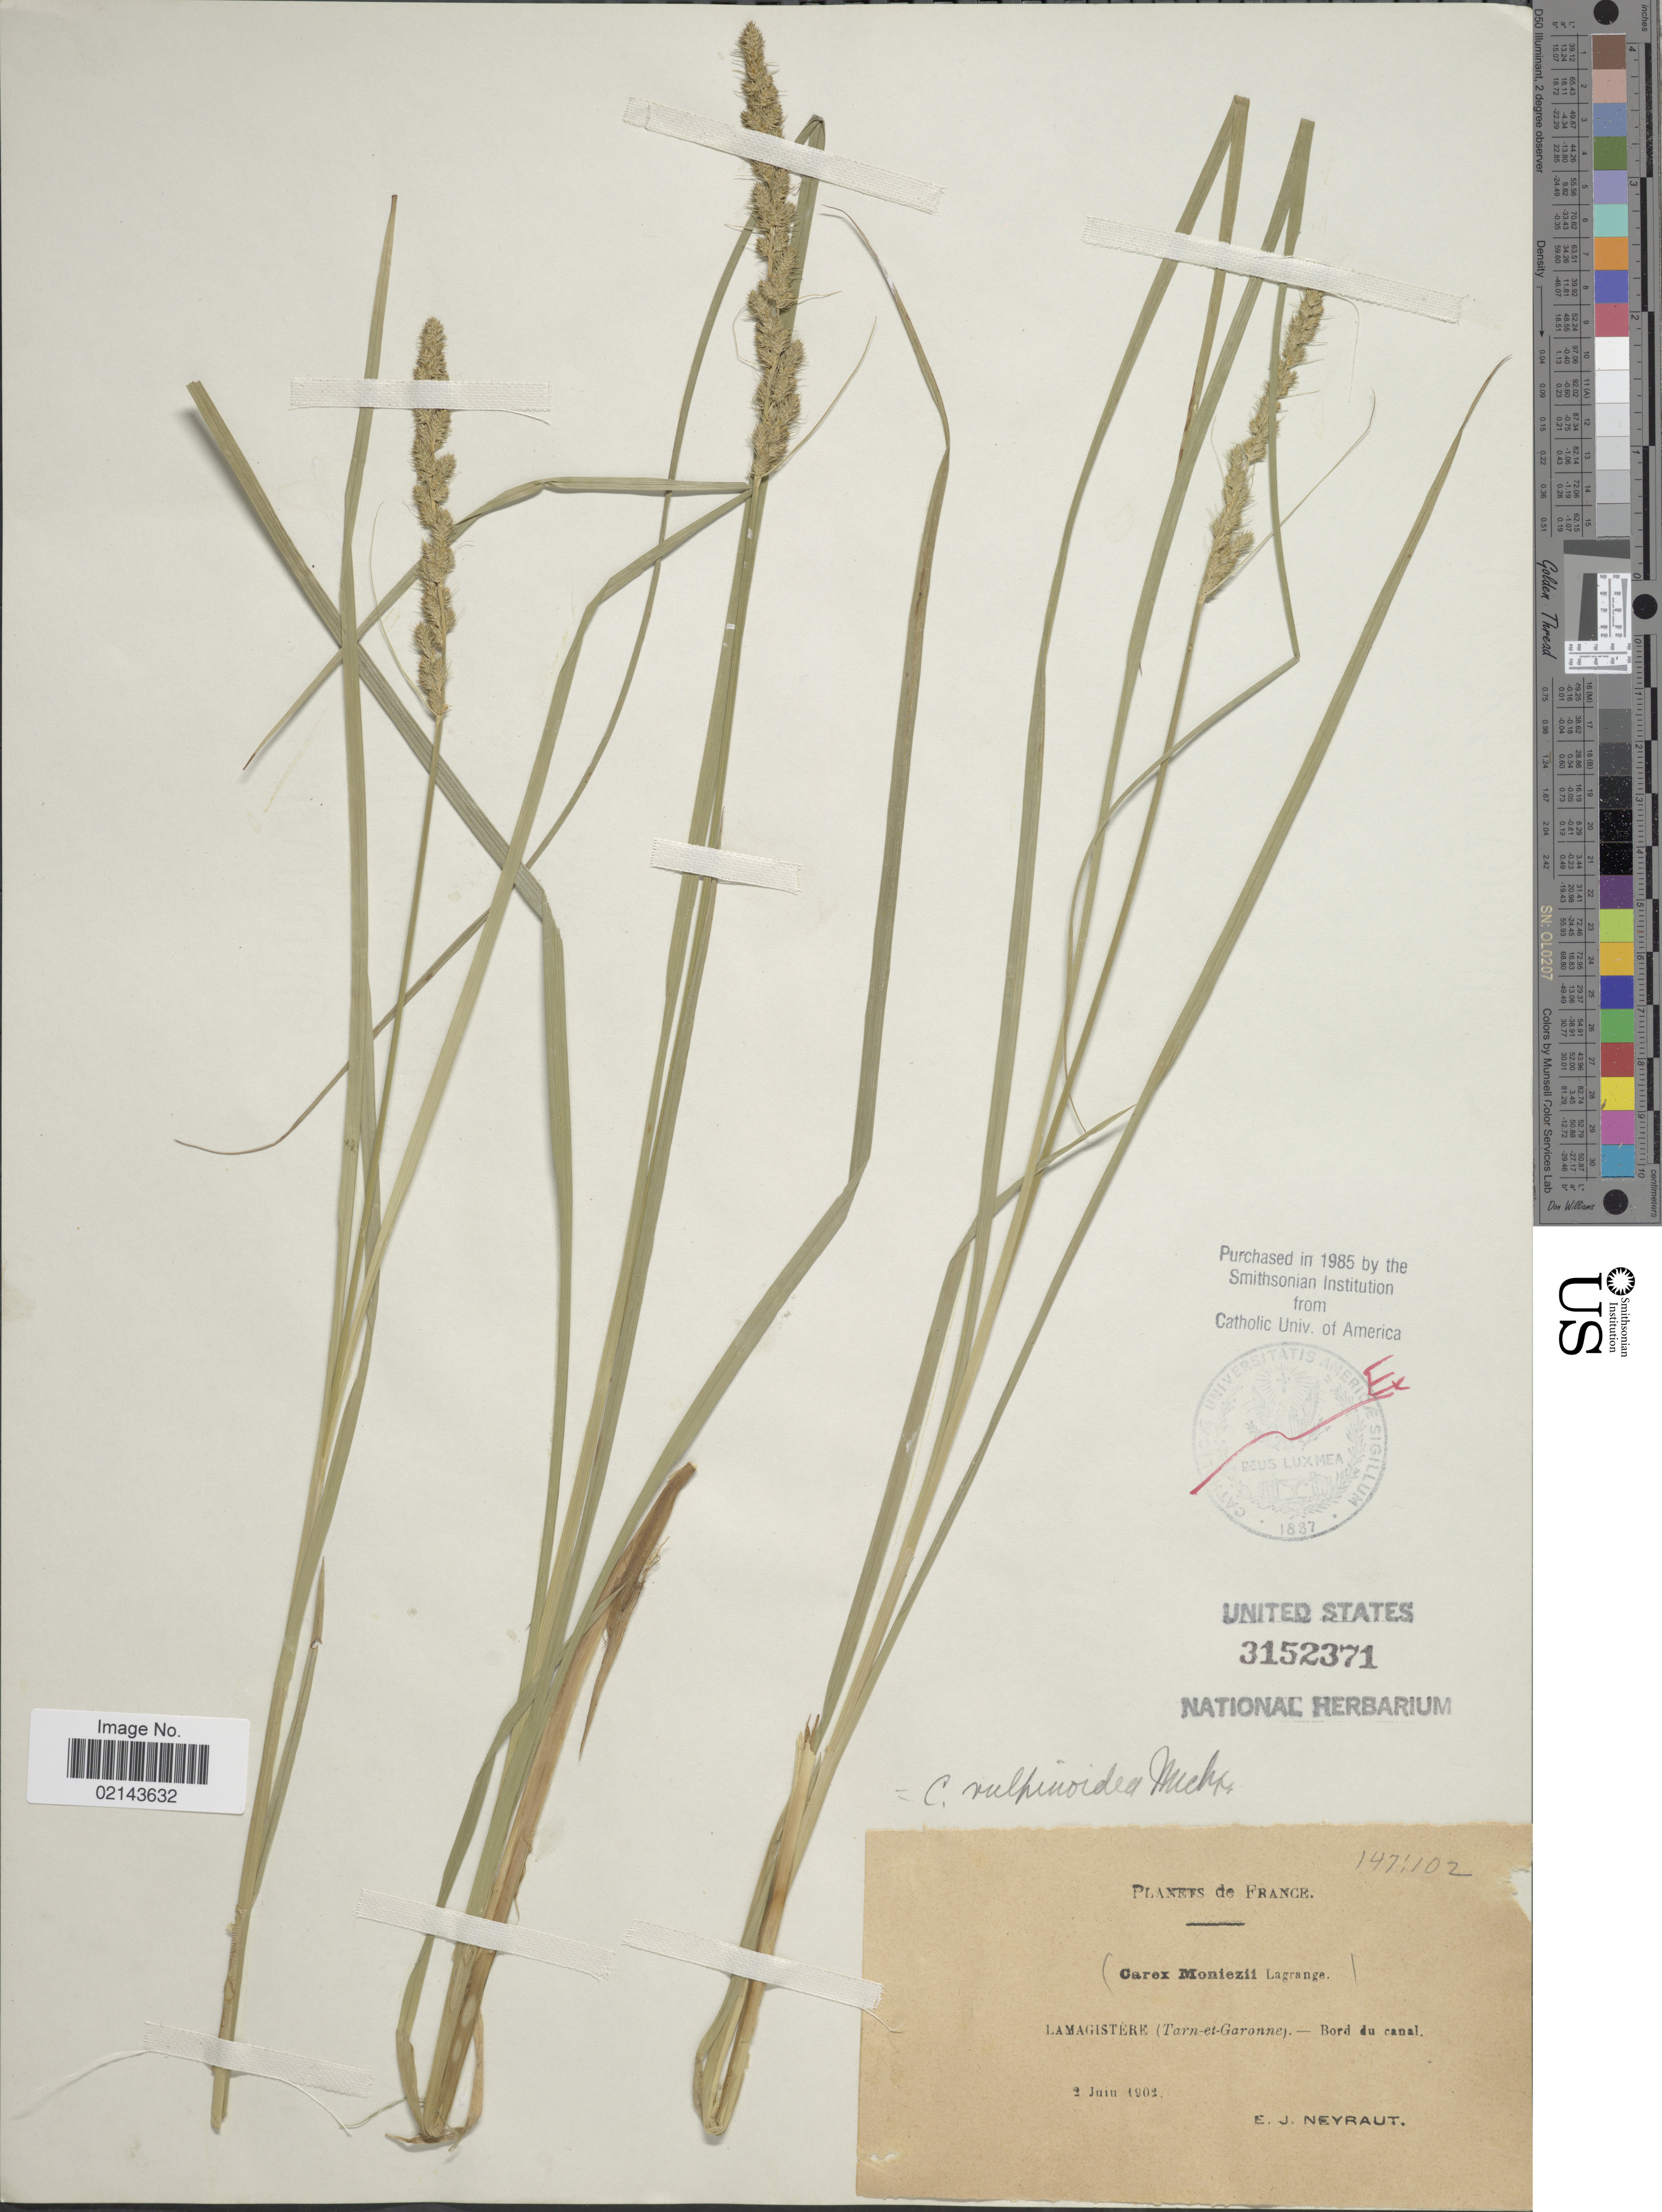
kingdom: Plantae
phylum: Tracheophyta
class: Liliopsida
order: Poales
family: Cyperaceae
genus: Carex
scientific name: Carex vulpinoidea Michx.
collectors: E. Neyraut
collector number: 147/102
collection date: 1902-06-02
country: France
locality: Lamagistère (Tarn-et-Garonne).- Bord du canal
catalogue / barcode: US 3152371